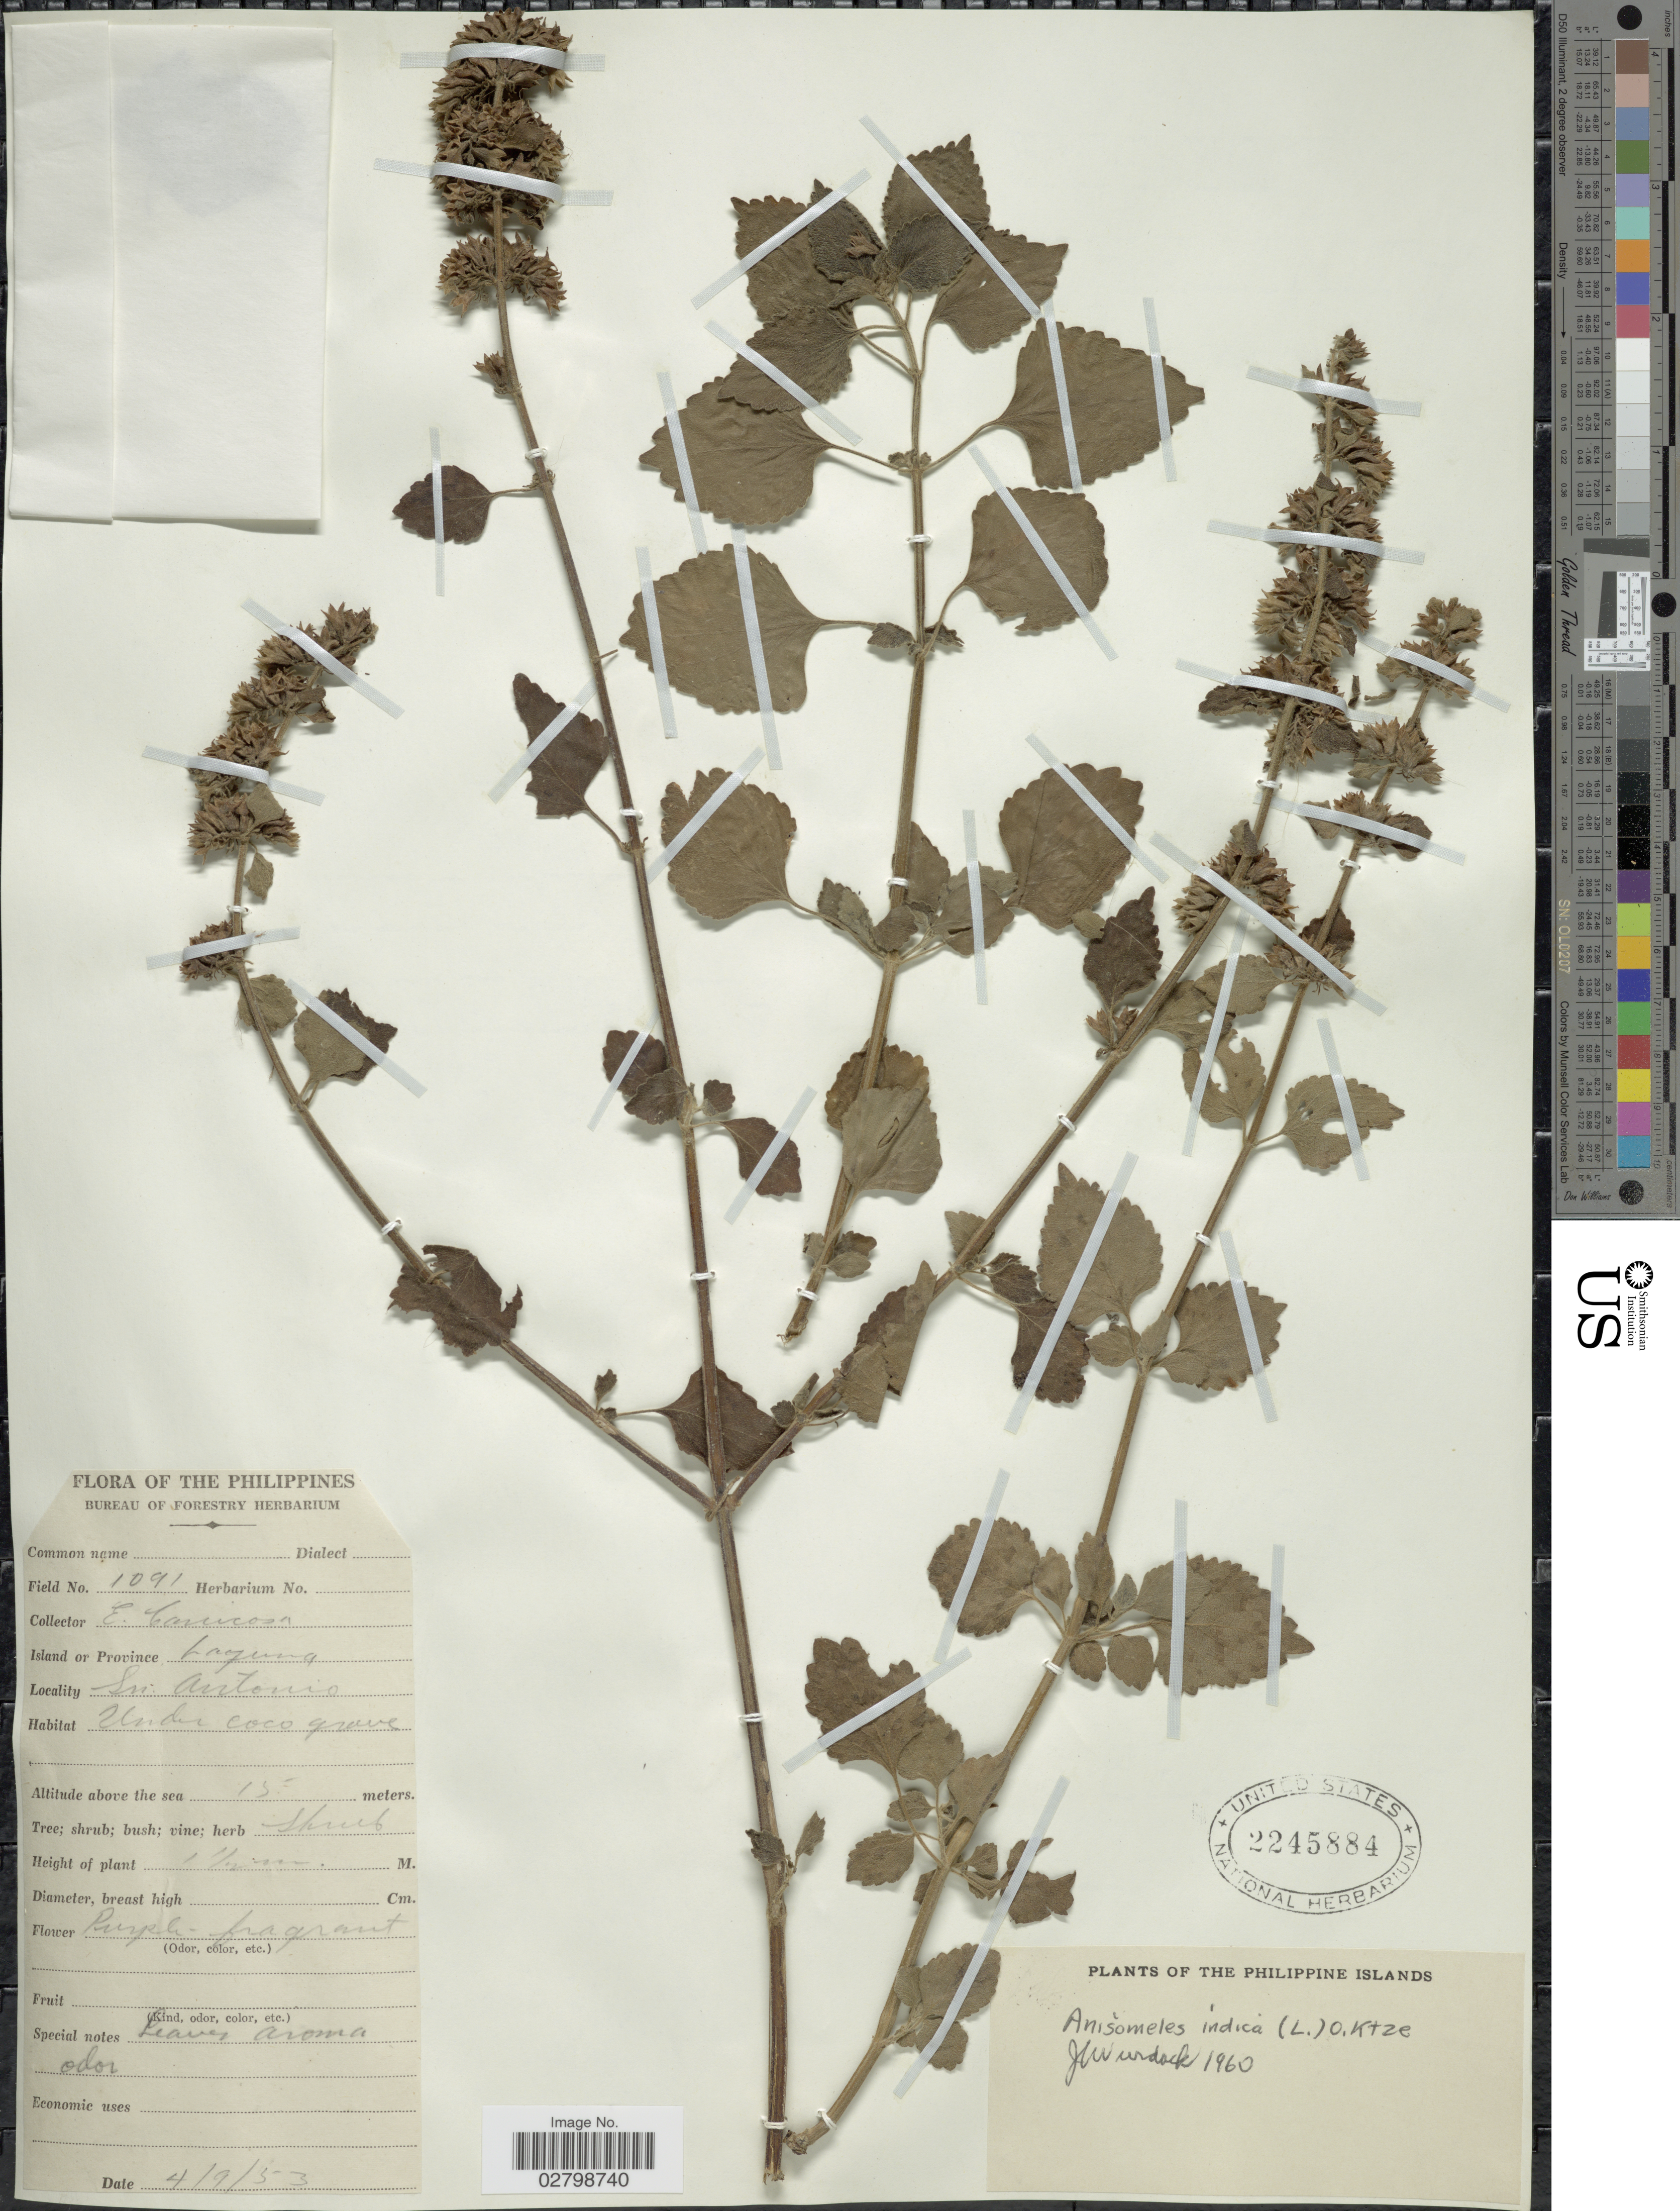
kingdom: Plantae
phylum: Tracheophyta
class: Magnoliopsida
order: Lamiales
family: Lamiaceae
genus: Anisomeles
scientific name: Anisomeles indica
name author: (L.) Kuntze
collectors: E. Canicosa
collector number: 1091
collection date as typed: Transcribed d/m/y: 4/9/53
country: Philippines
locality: Island or Province Laguna, Sn. Antonio.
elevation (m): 15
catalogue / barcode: US 2245884